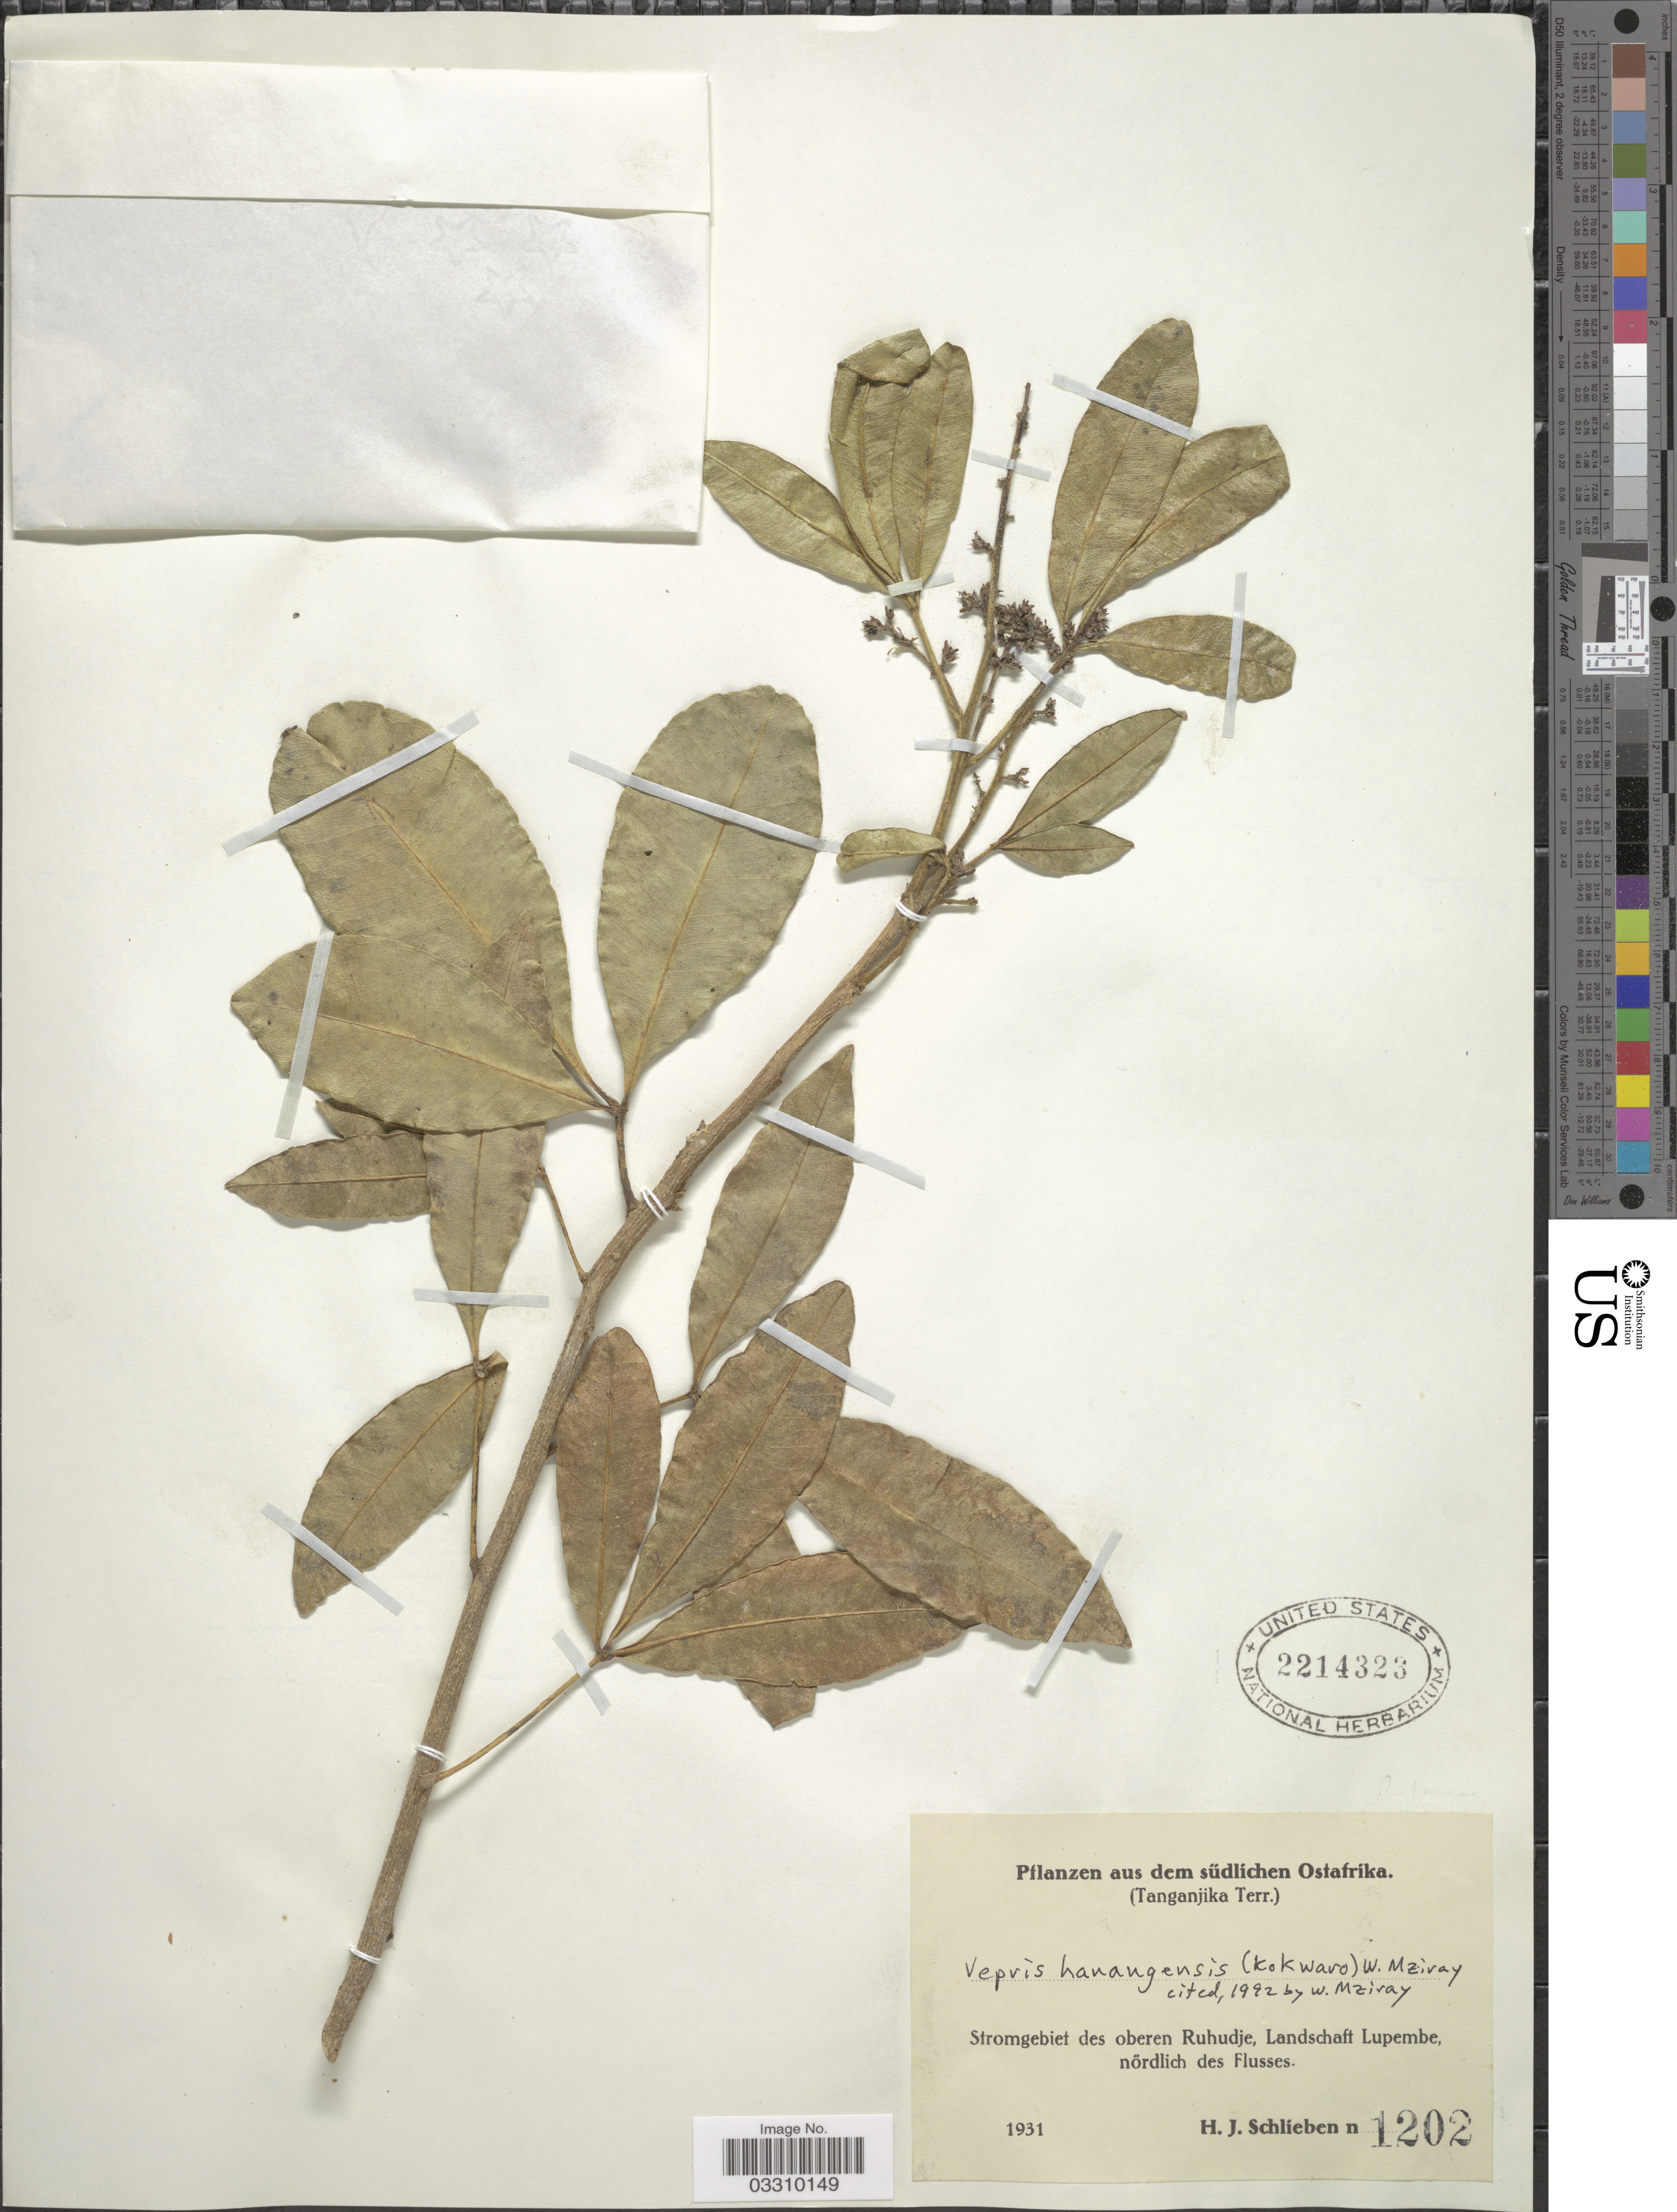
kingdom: Plantae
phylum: Tracheophyta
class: Magnoliopsida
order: Sapindales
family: Rutaceae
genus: Vepris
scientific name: Vepris hanangensis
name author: (Kokwaro) Mziray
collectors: H. J. Schlieben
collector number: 1202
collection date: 1931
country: Tanzania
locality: Südlichen Ostafrika. Stromgebiet des oberen Ruhudje, Landschaft Lupembe, nördlich des Flusses.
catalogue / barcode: US 2214323